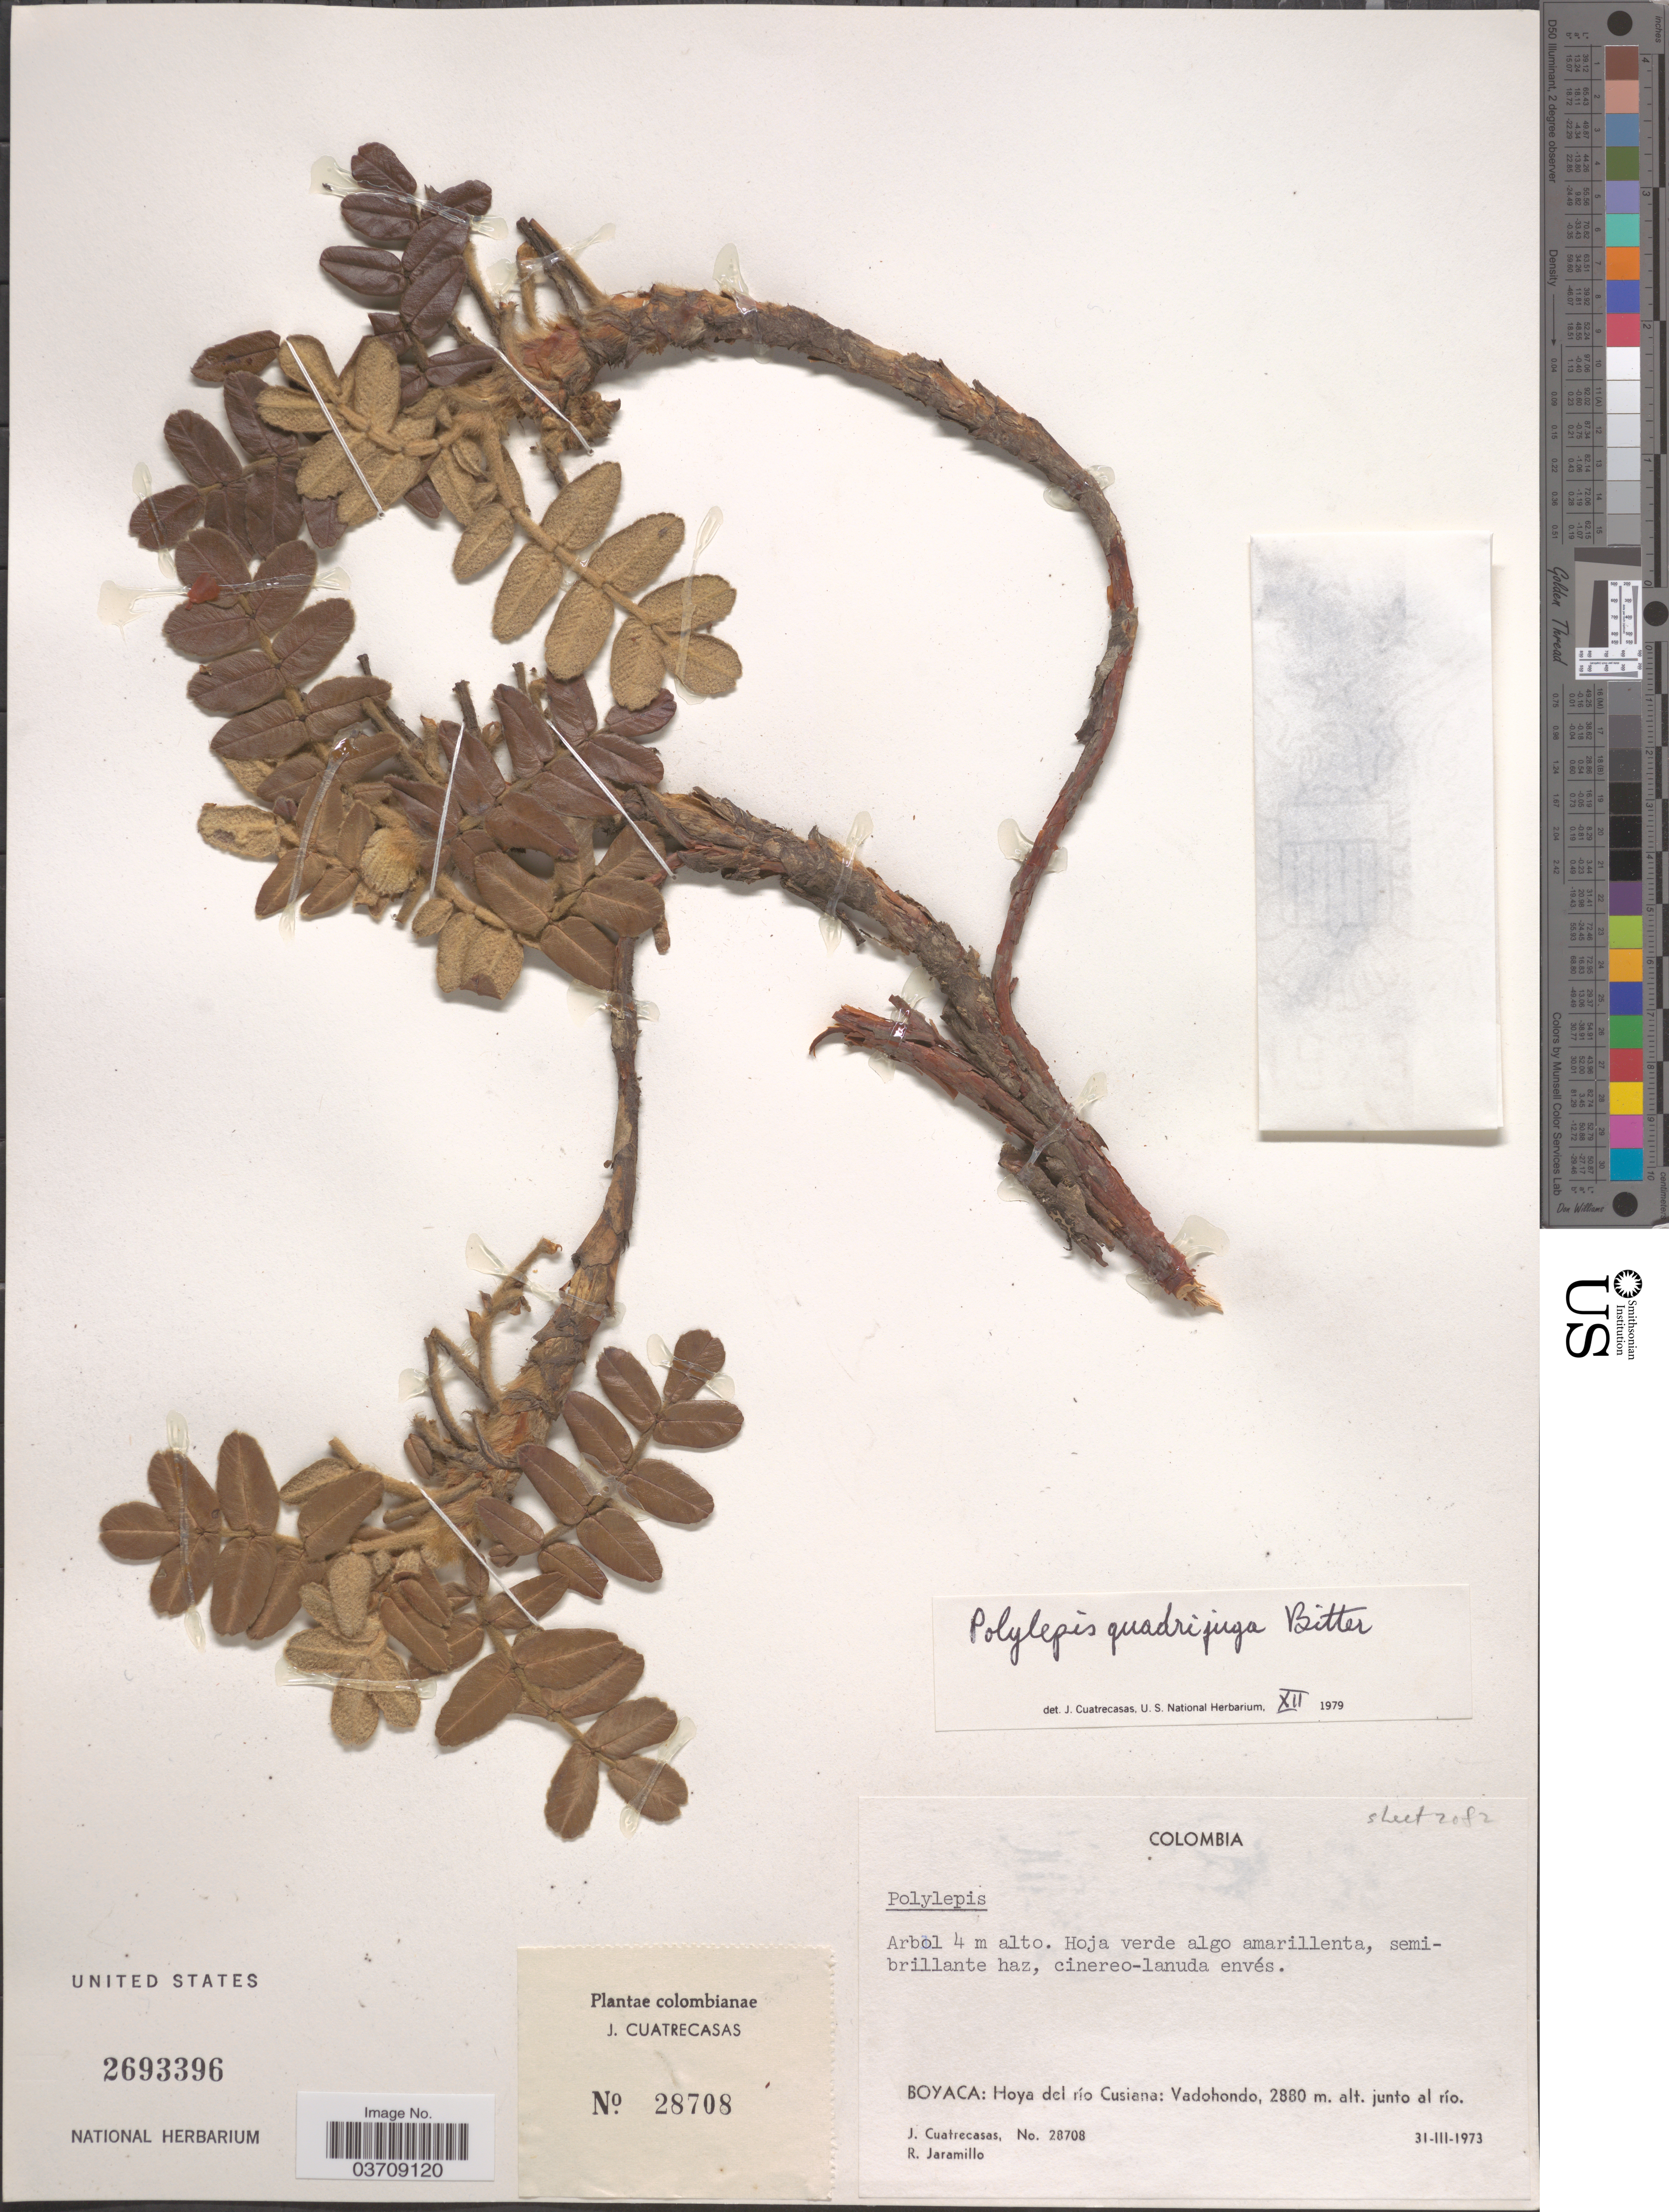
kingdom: Plantae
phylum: Tracheophyta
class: Magnoliopsida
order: Rosales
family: Rosaceae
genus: Polylepis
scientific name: Polylepis quadrijuga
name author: Bitter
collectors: J. Cuatrecasas & R. Jaramillo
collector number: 28708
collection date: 1973-03-31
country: Colombia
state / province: Boyacá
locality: Hoya del río Cusiana: Vadohondo.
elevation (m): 2880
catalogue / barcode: US 2693396